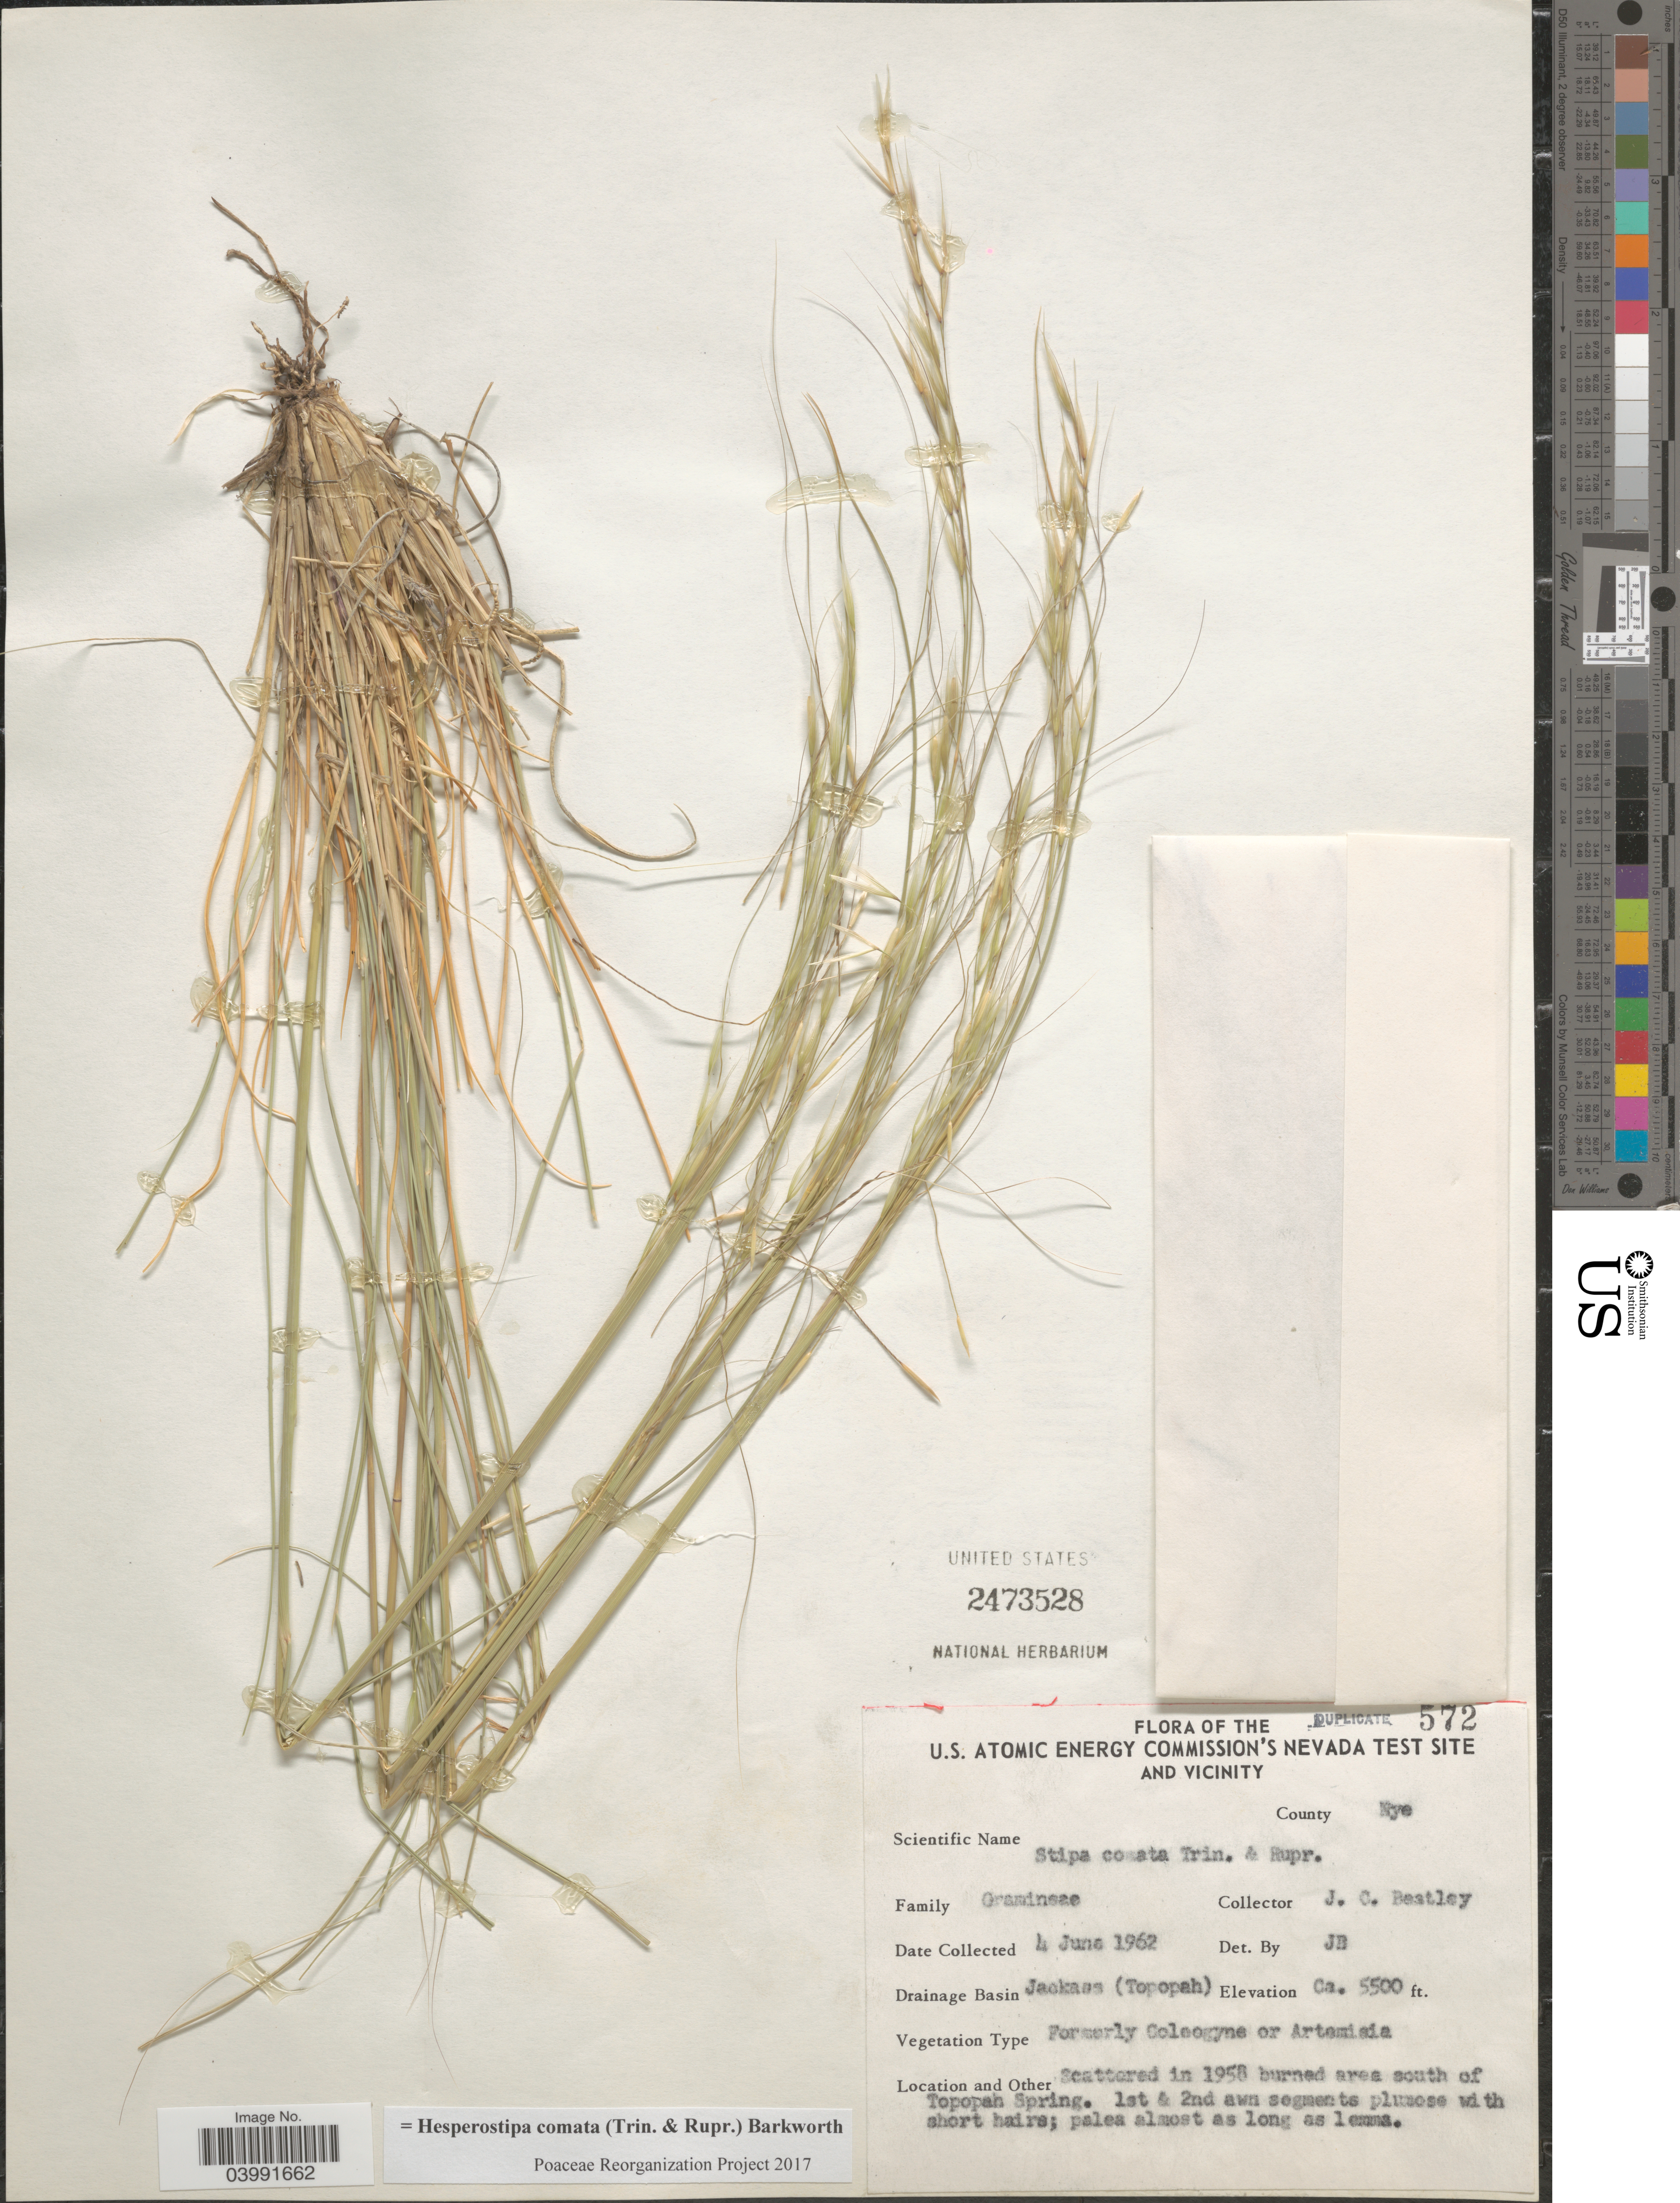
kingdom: Plantae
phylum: Tracheophyta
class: Liliopsida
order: Poales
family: Poaceae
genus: Hesperostipa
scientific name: Hesperostipa comata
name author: (Trin. & Rupr.) Barkworth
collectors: J. C. Beatley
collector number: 572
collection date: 1962-06-04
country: United States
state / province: Nevada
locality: The U.S. Atomic Energy Commission's Nevada Test Site and vicinity. County Nye. Drainage Basin Jackass (Topopah). Area south of Topopah Spring.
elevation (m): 1676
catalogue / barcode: US 2473528